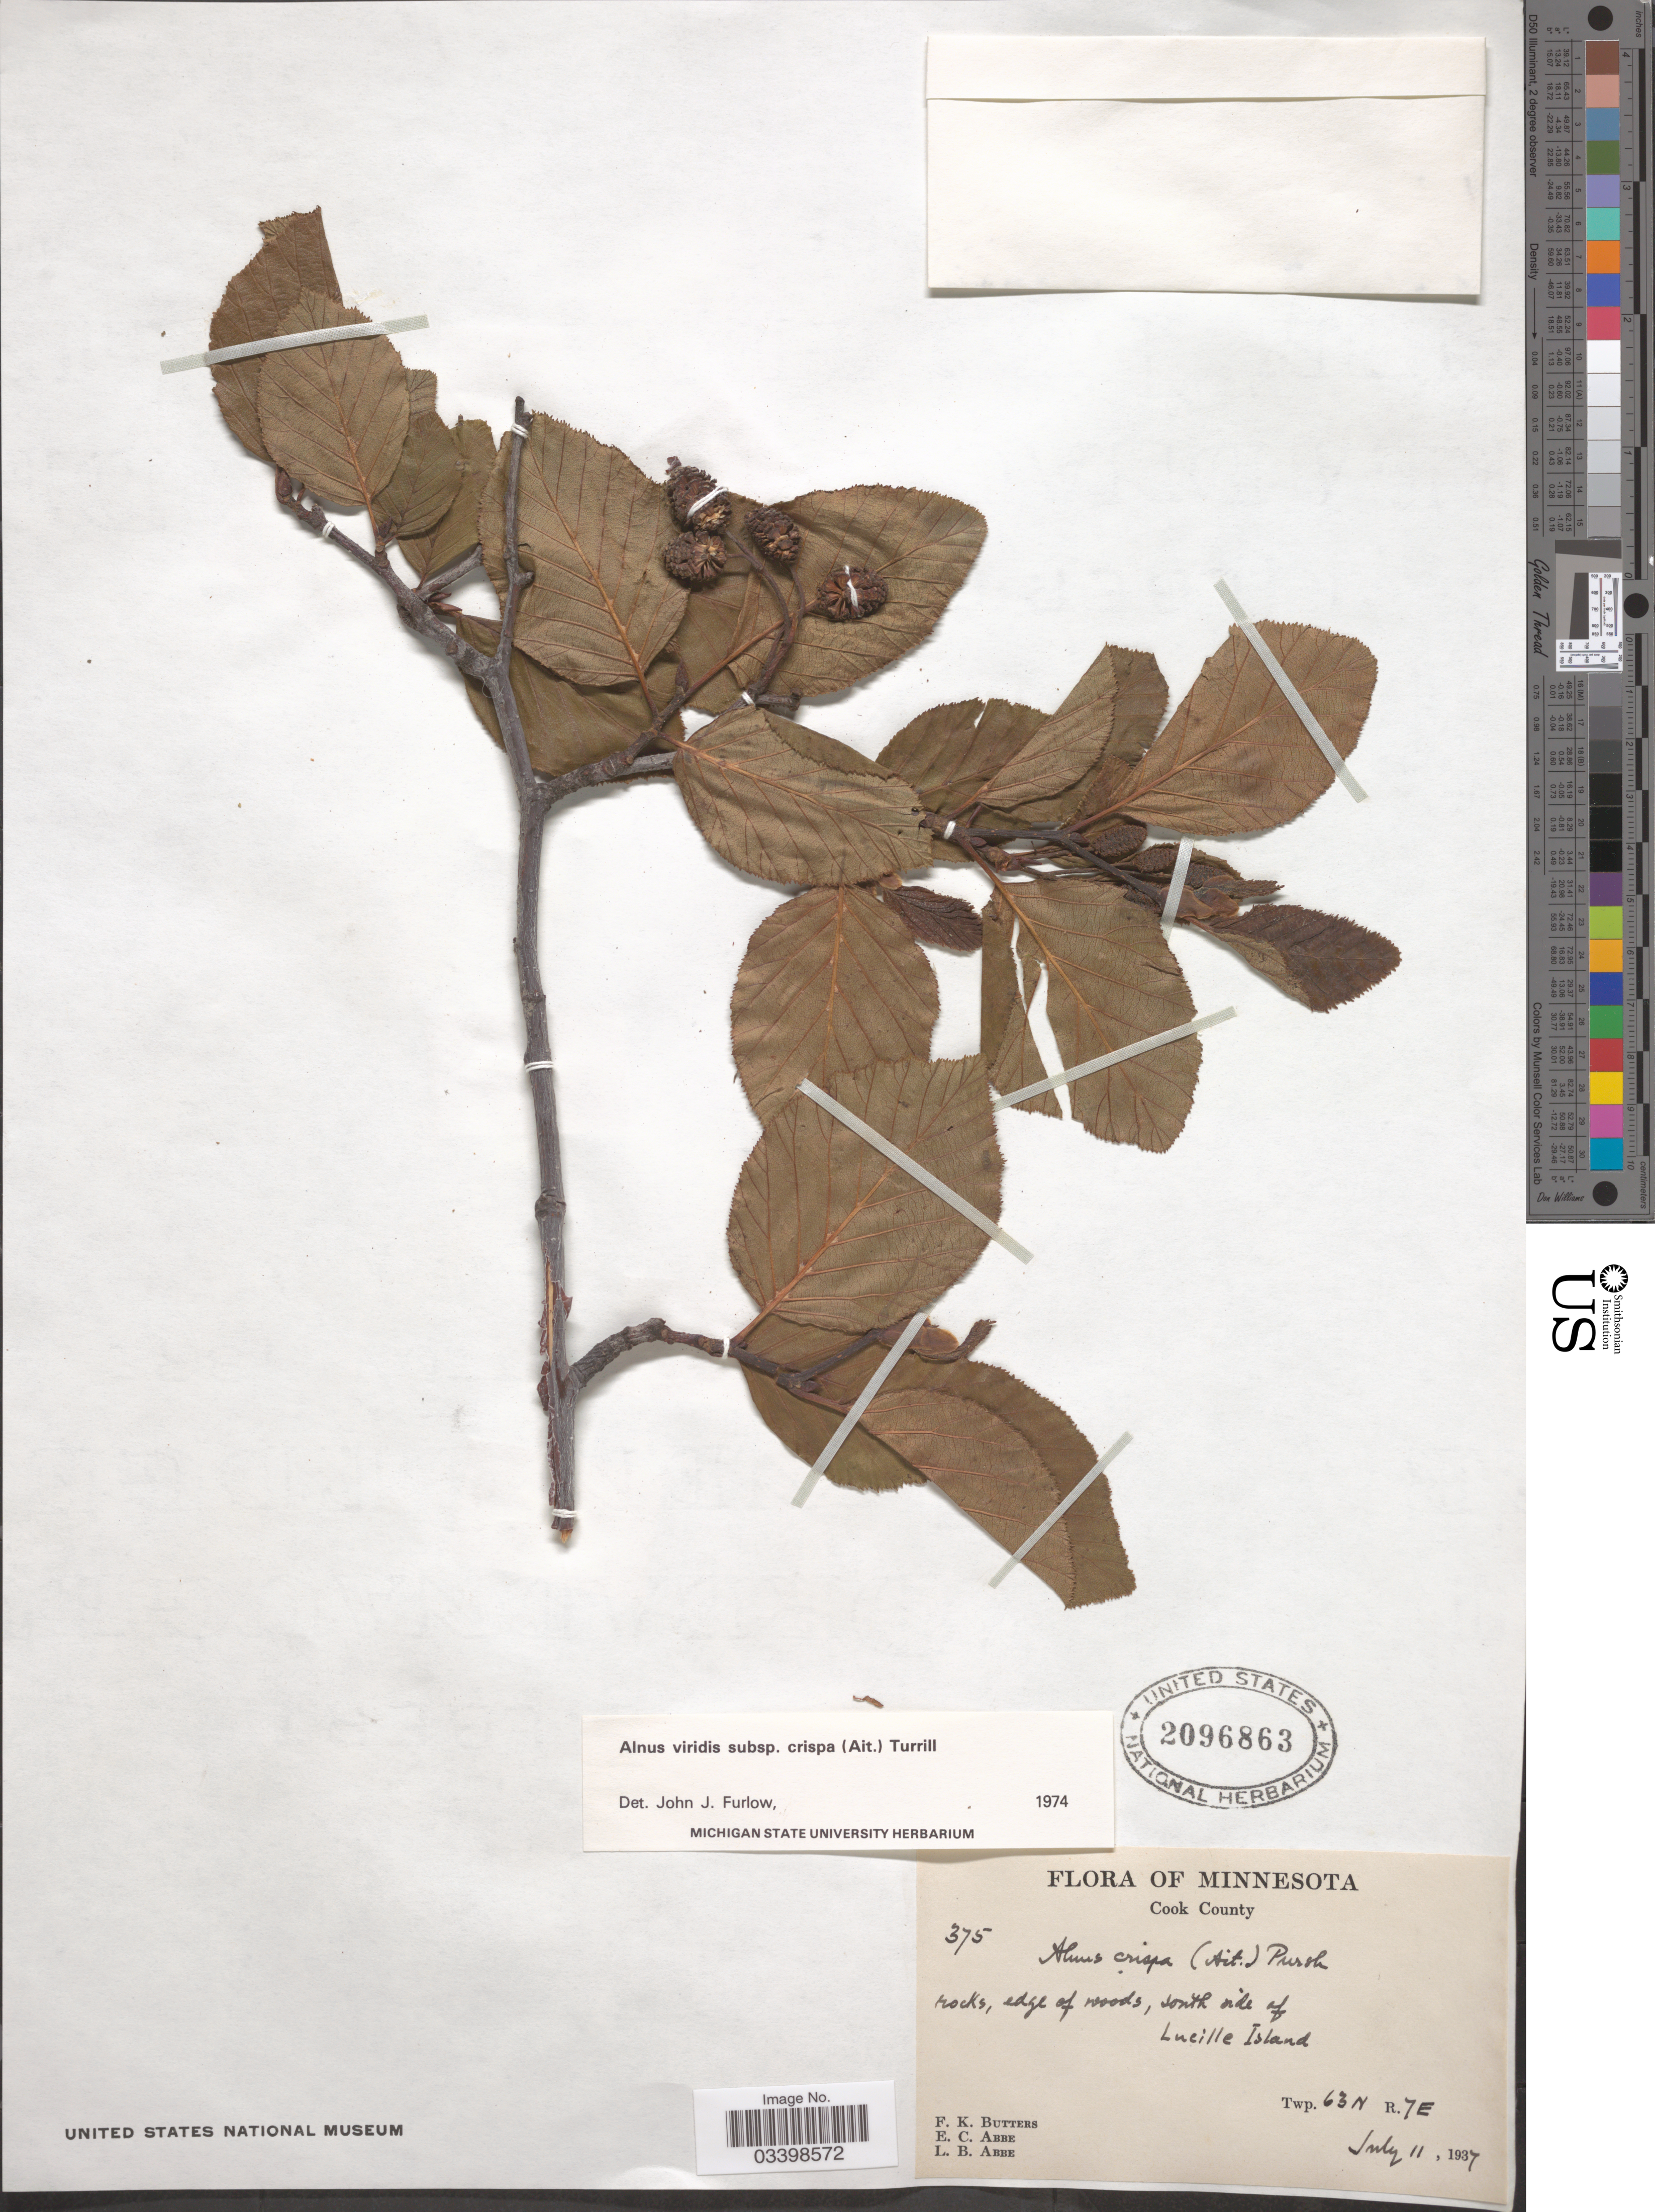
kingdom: Plantae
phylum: Tracheophyta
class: Magnoliopsida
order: Fagales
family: Betulaceae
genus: Alnus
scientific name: Alnus viridis subsp. crispa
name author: (Aiton) Turrill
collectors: F. K. Butters, E. C. Abbe & L. B. Abbe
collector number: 375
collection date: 1937-07-11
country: United States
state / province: Minnesota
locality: Cook County. South side of Lucille Island. Twp. 63 N R. 7E.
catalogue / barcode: US 2096863